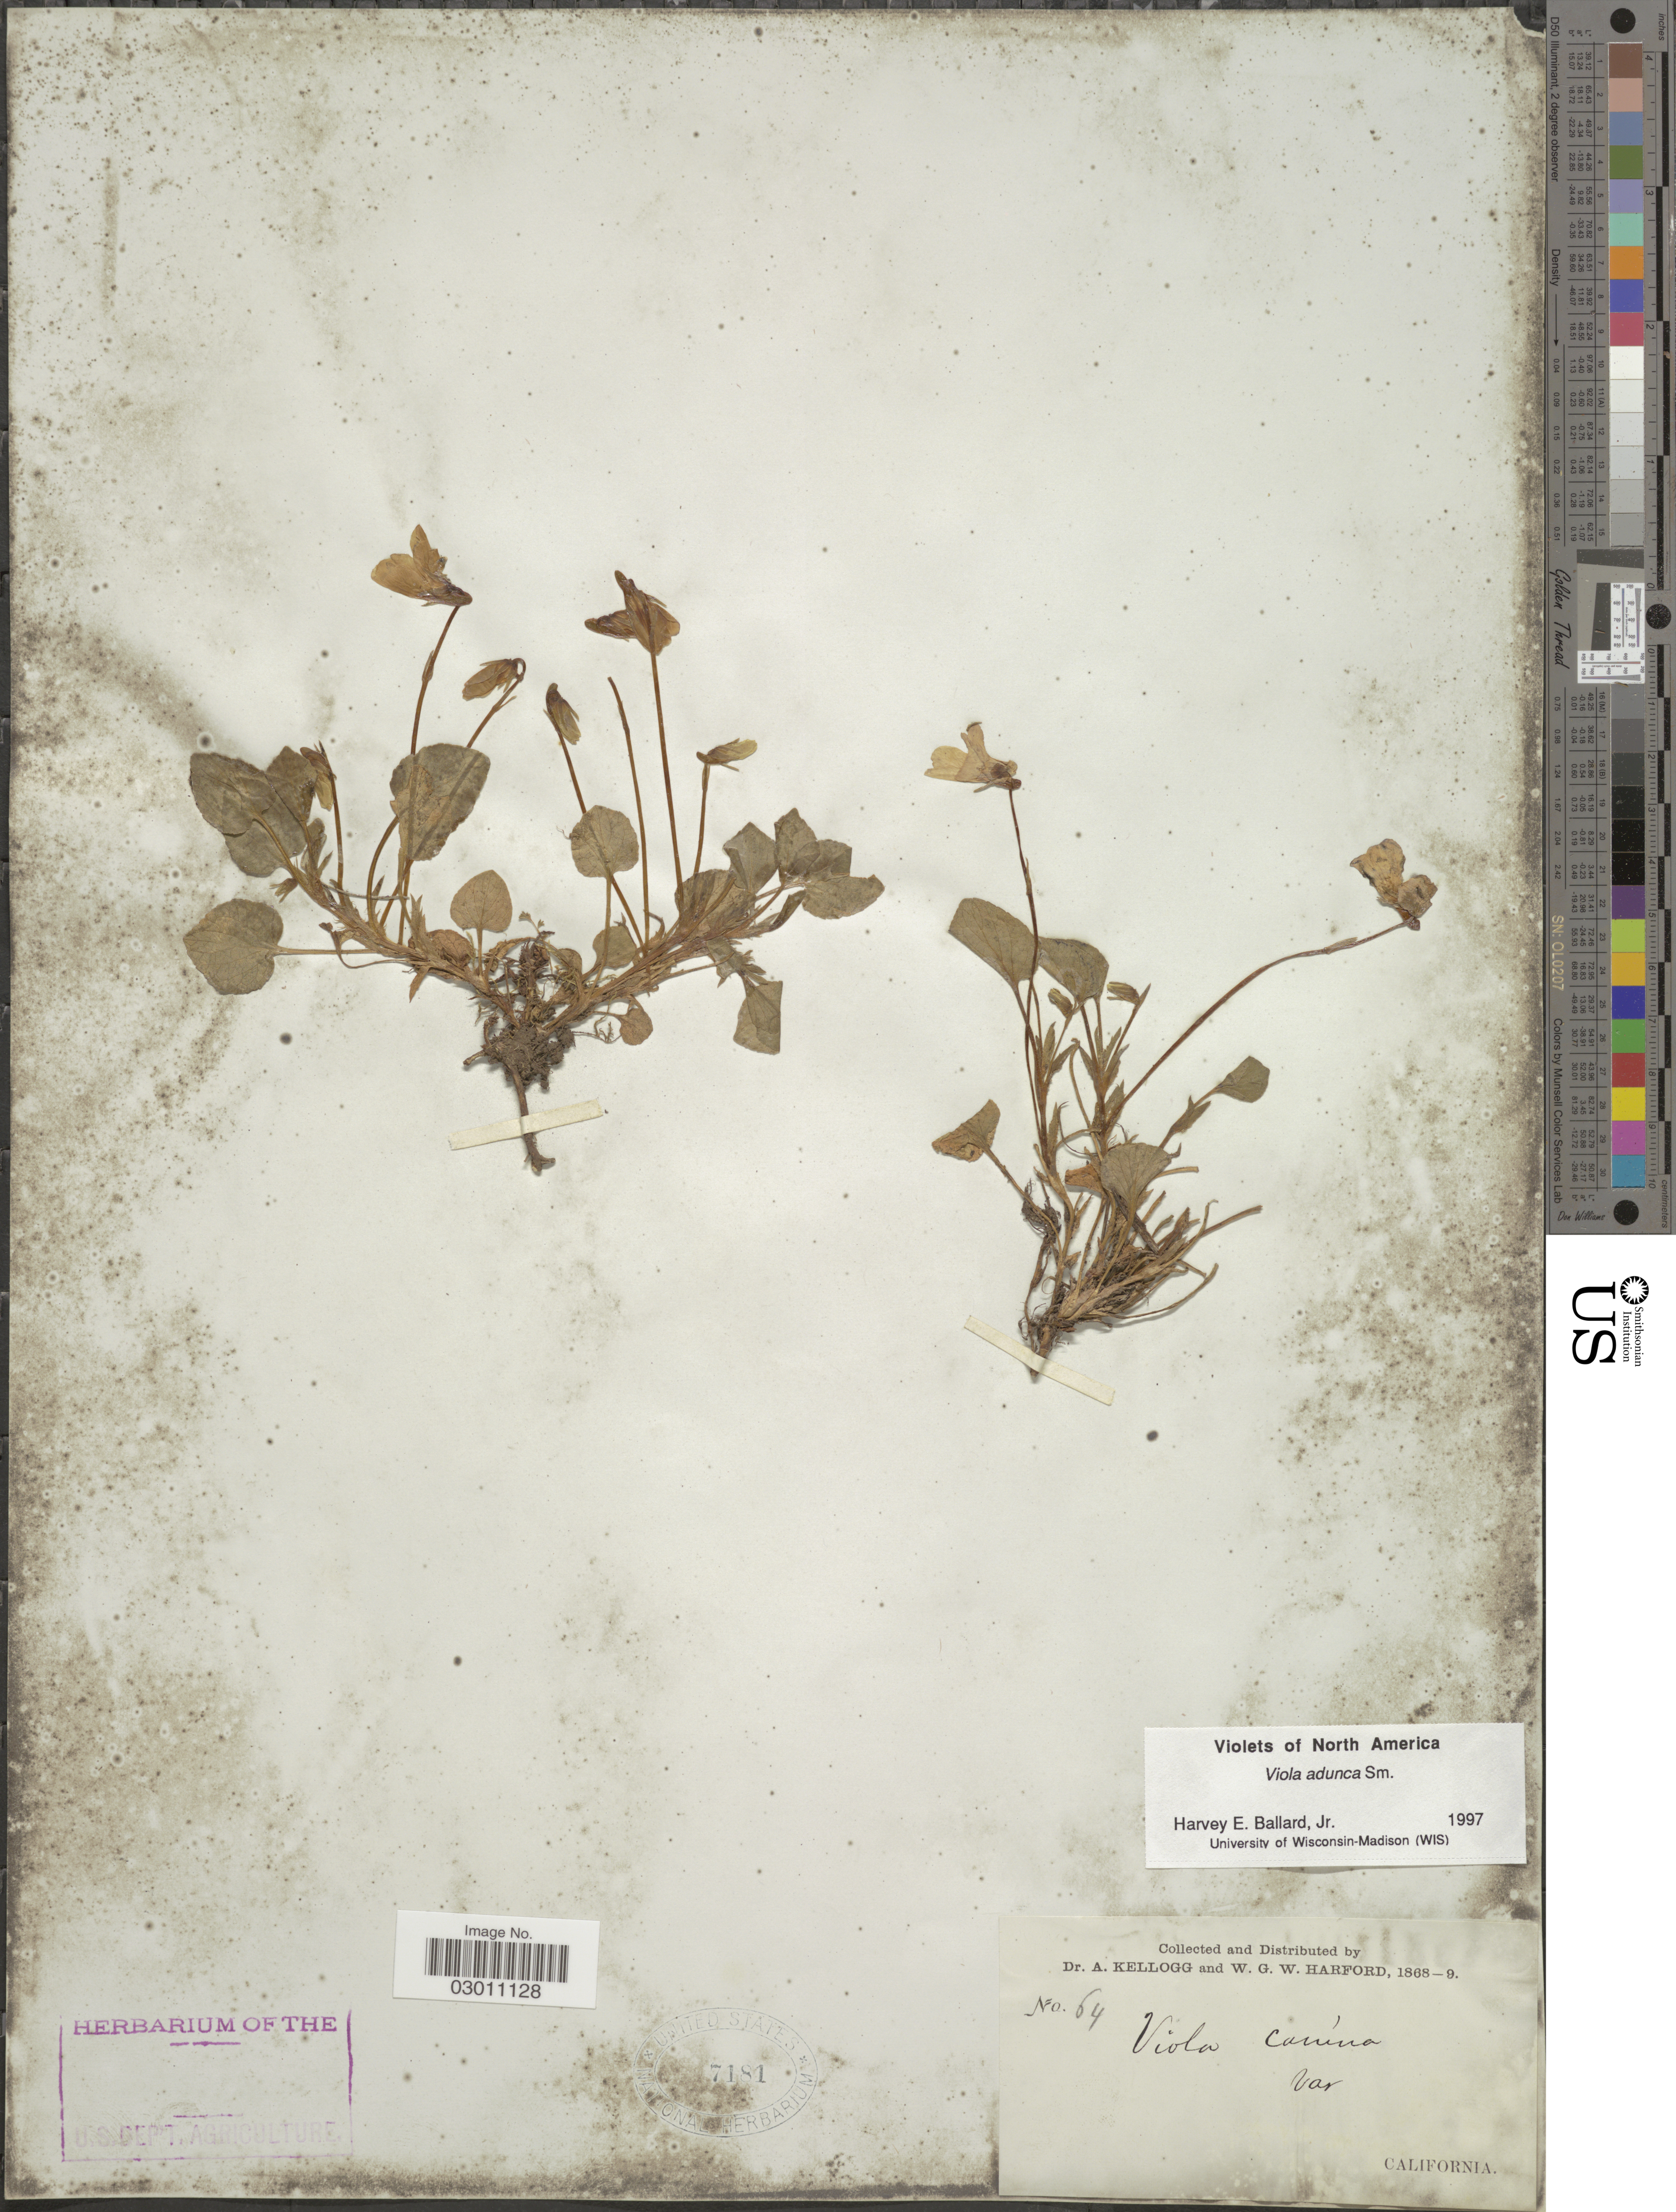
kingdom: Plantae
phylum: Tracheophyta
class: Magnoliopsida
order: Malpighiales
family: Violaceae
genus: Viola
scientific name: Viola adunca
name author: Sm.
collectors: A. Kellogg & W. G. W. Harford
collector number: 64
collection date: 1868/1869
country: United States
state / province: California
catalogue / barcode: US 7181